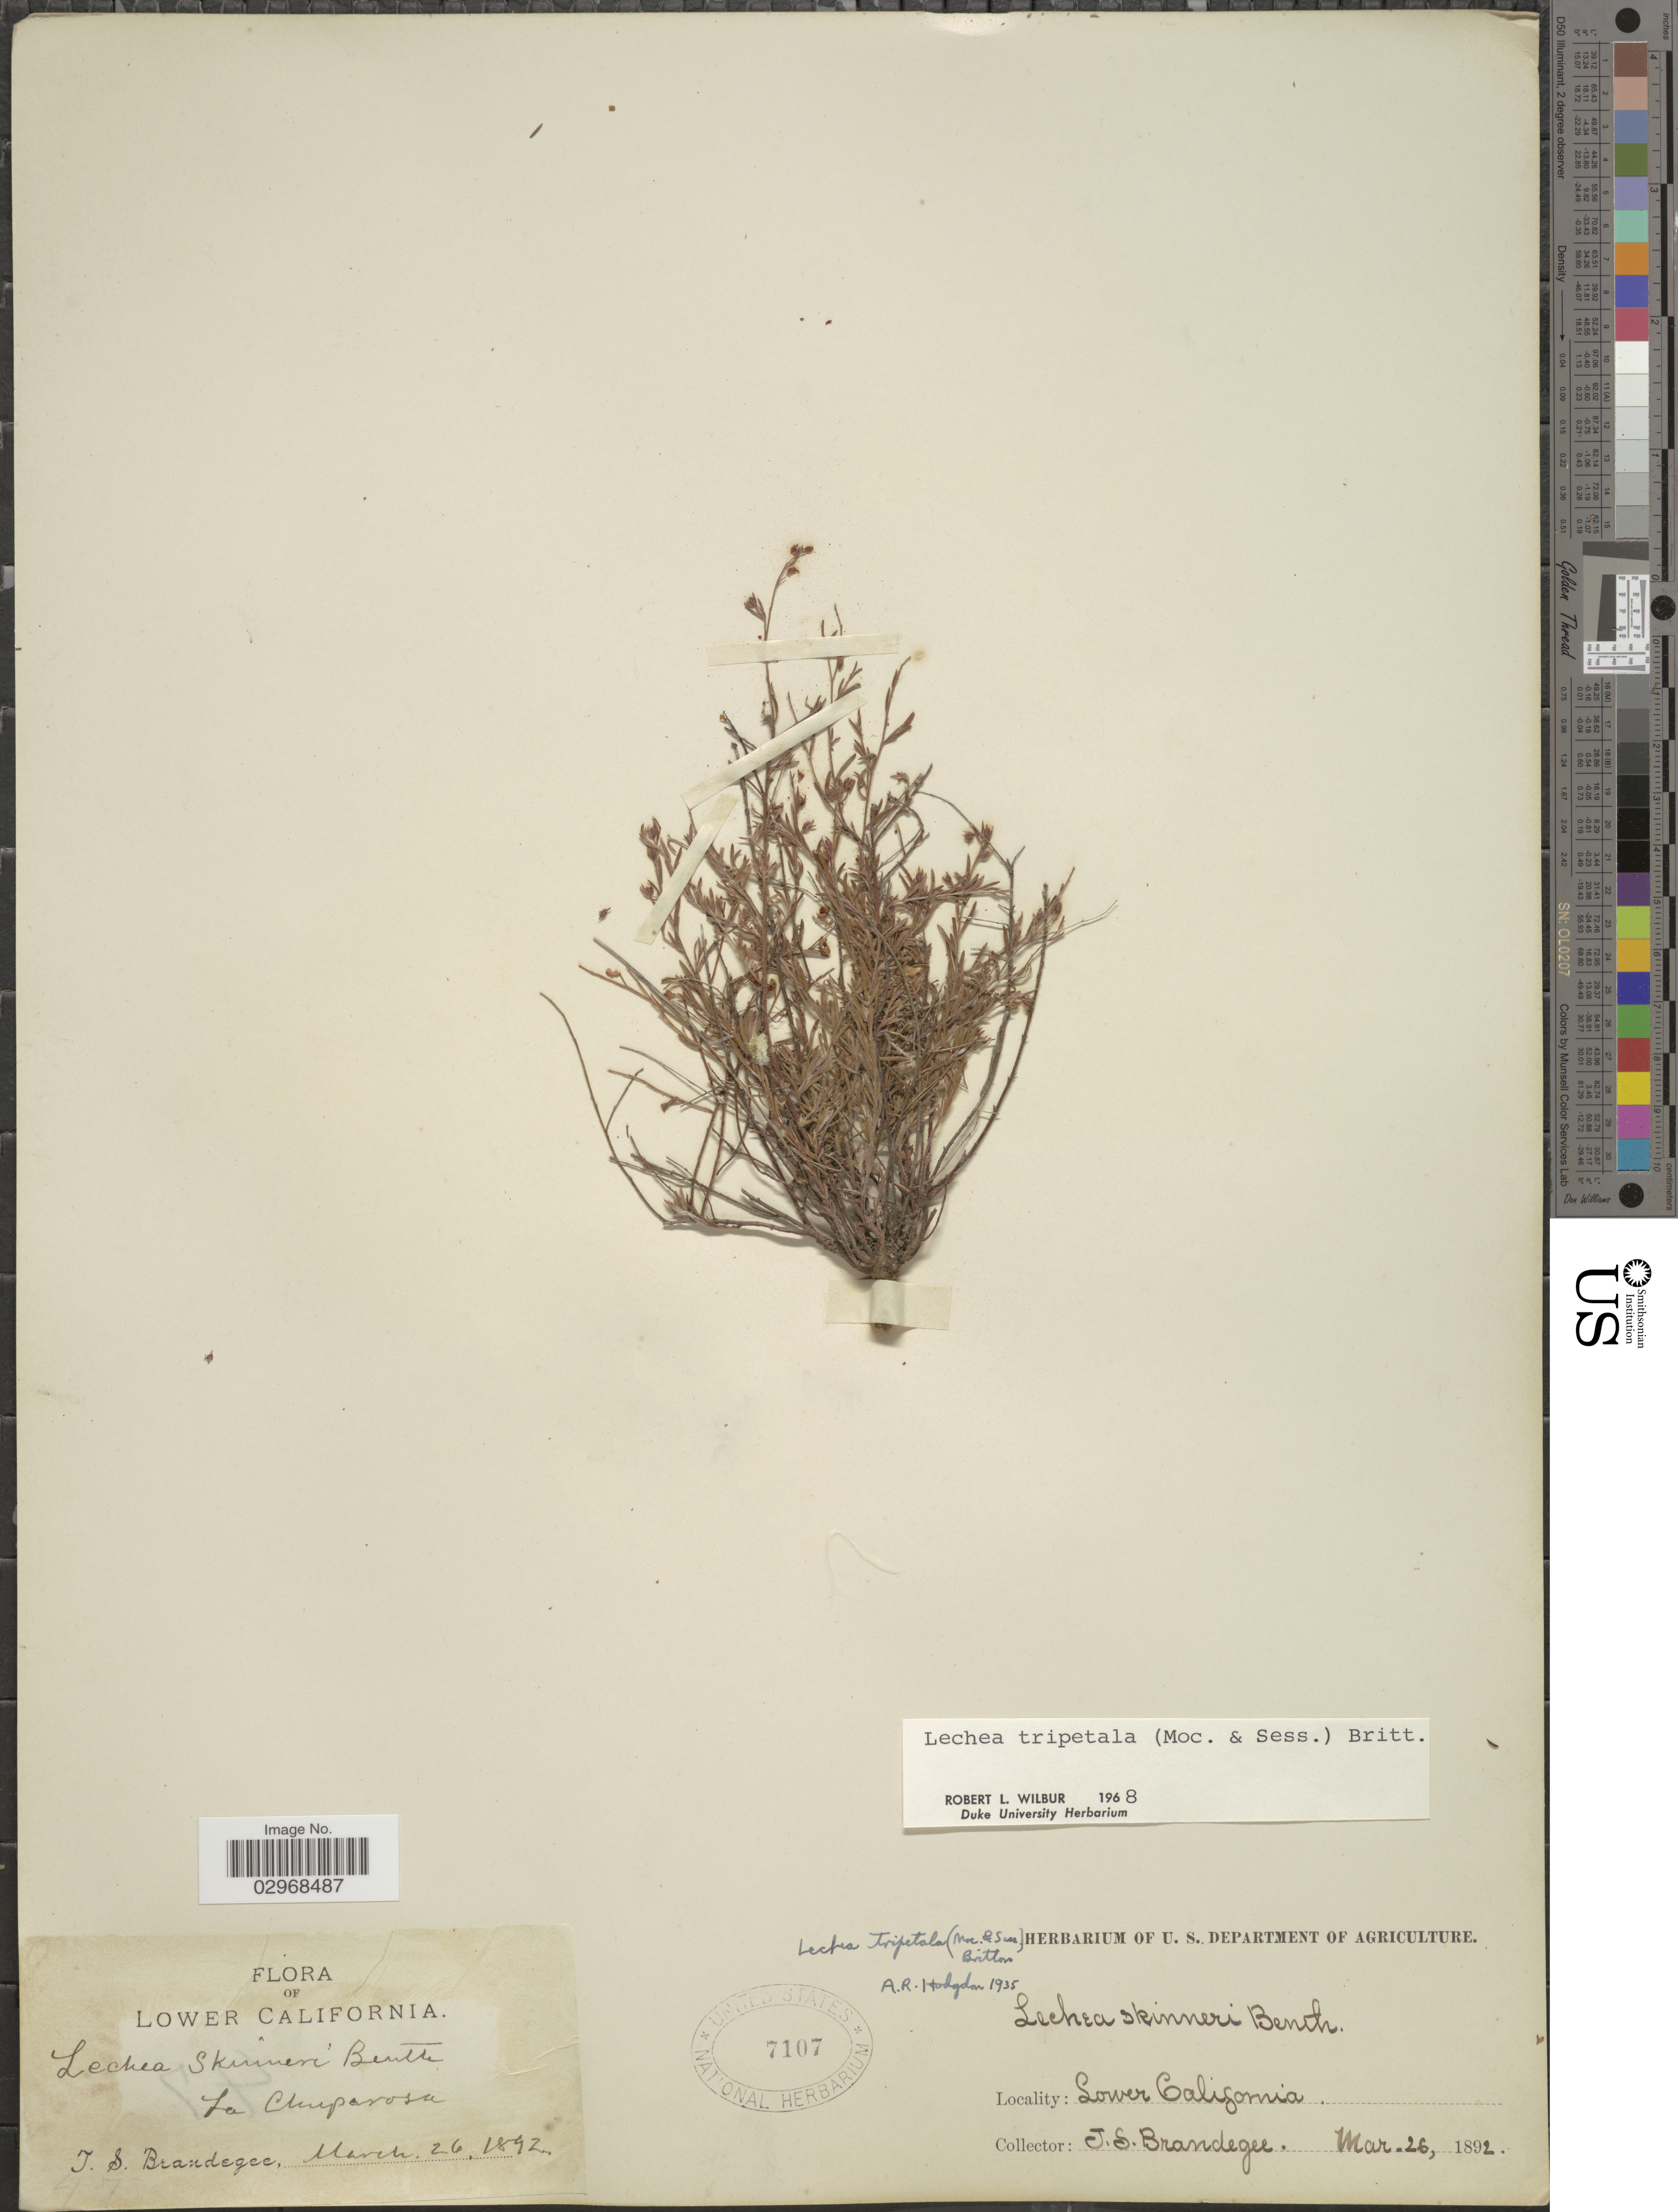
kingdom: Plantae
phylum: Tracheophyta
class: Magnoliopsida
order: Malvales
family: Cistaceae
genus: Lechea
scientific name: Lechea tripetala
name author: (Moc. & Sessé ex Dunal) Britton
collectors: T. S. Brandegee (herbarium)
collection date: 1892-03-26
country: Mexico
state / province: Baja California Norte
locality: Lower California, La Chuparosa.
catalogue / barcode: US 7107